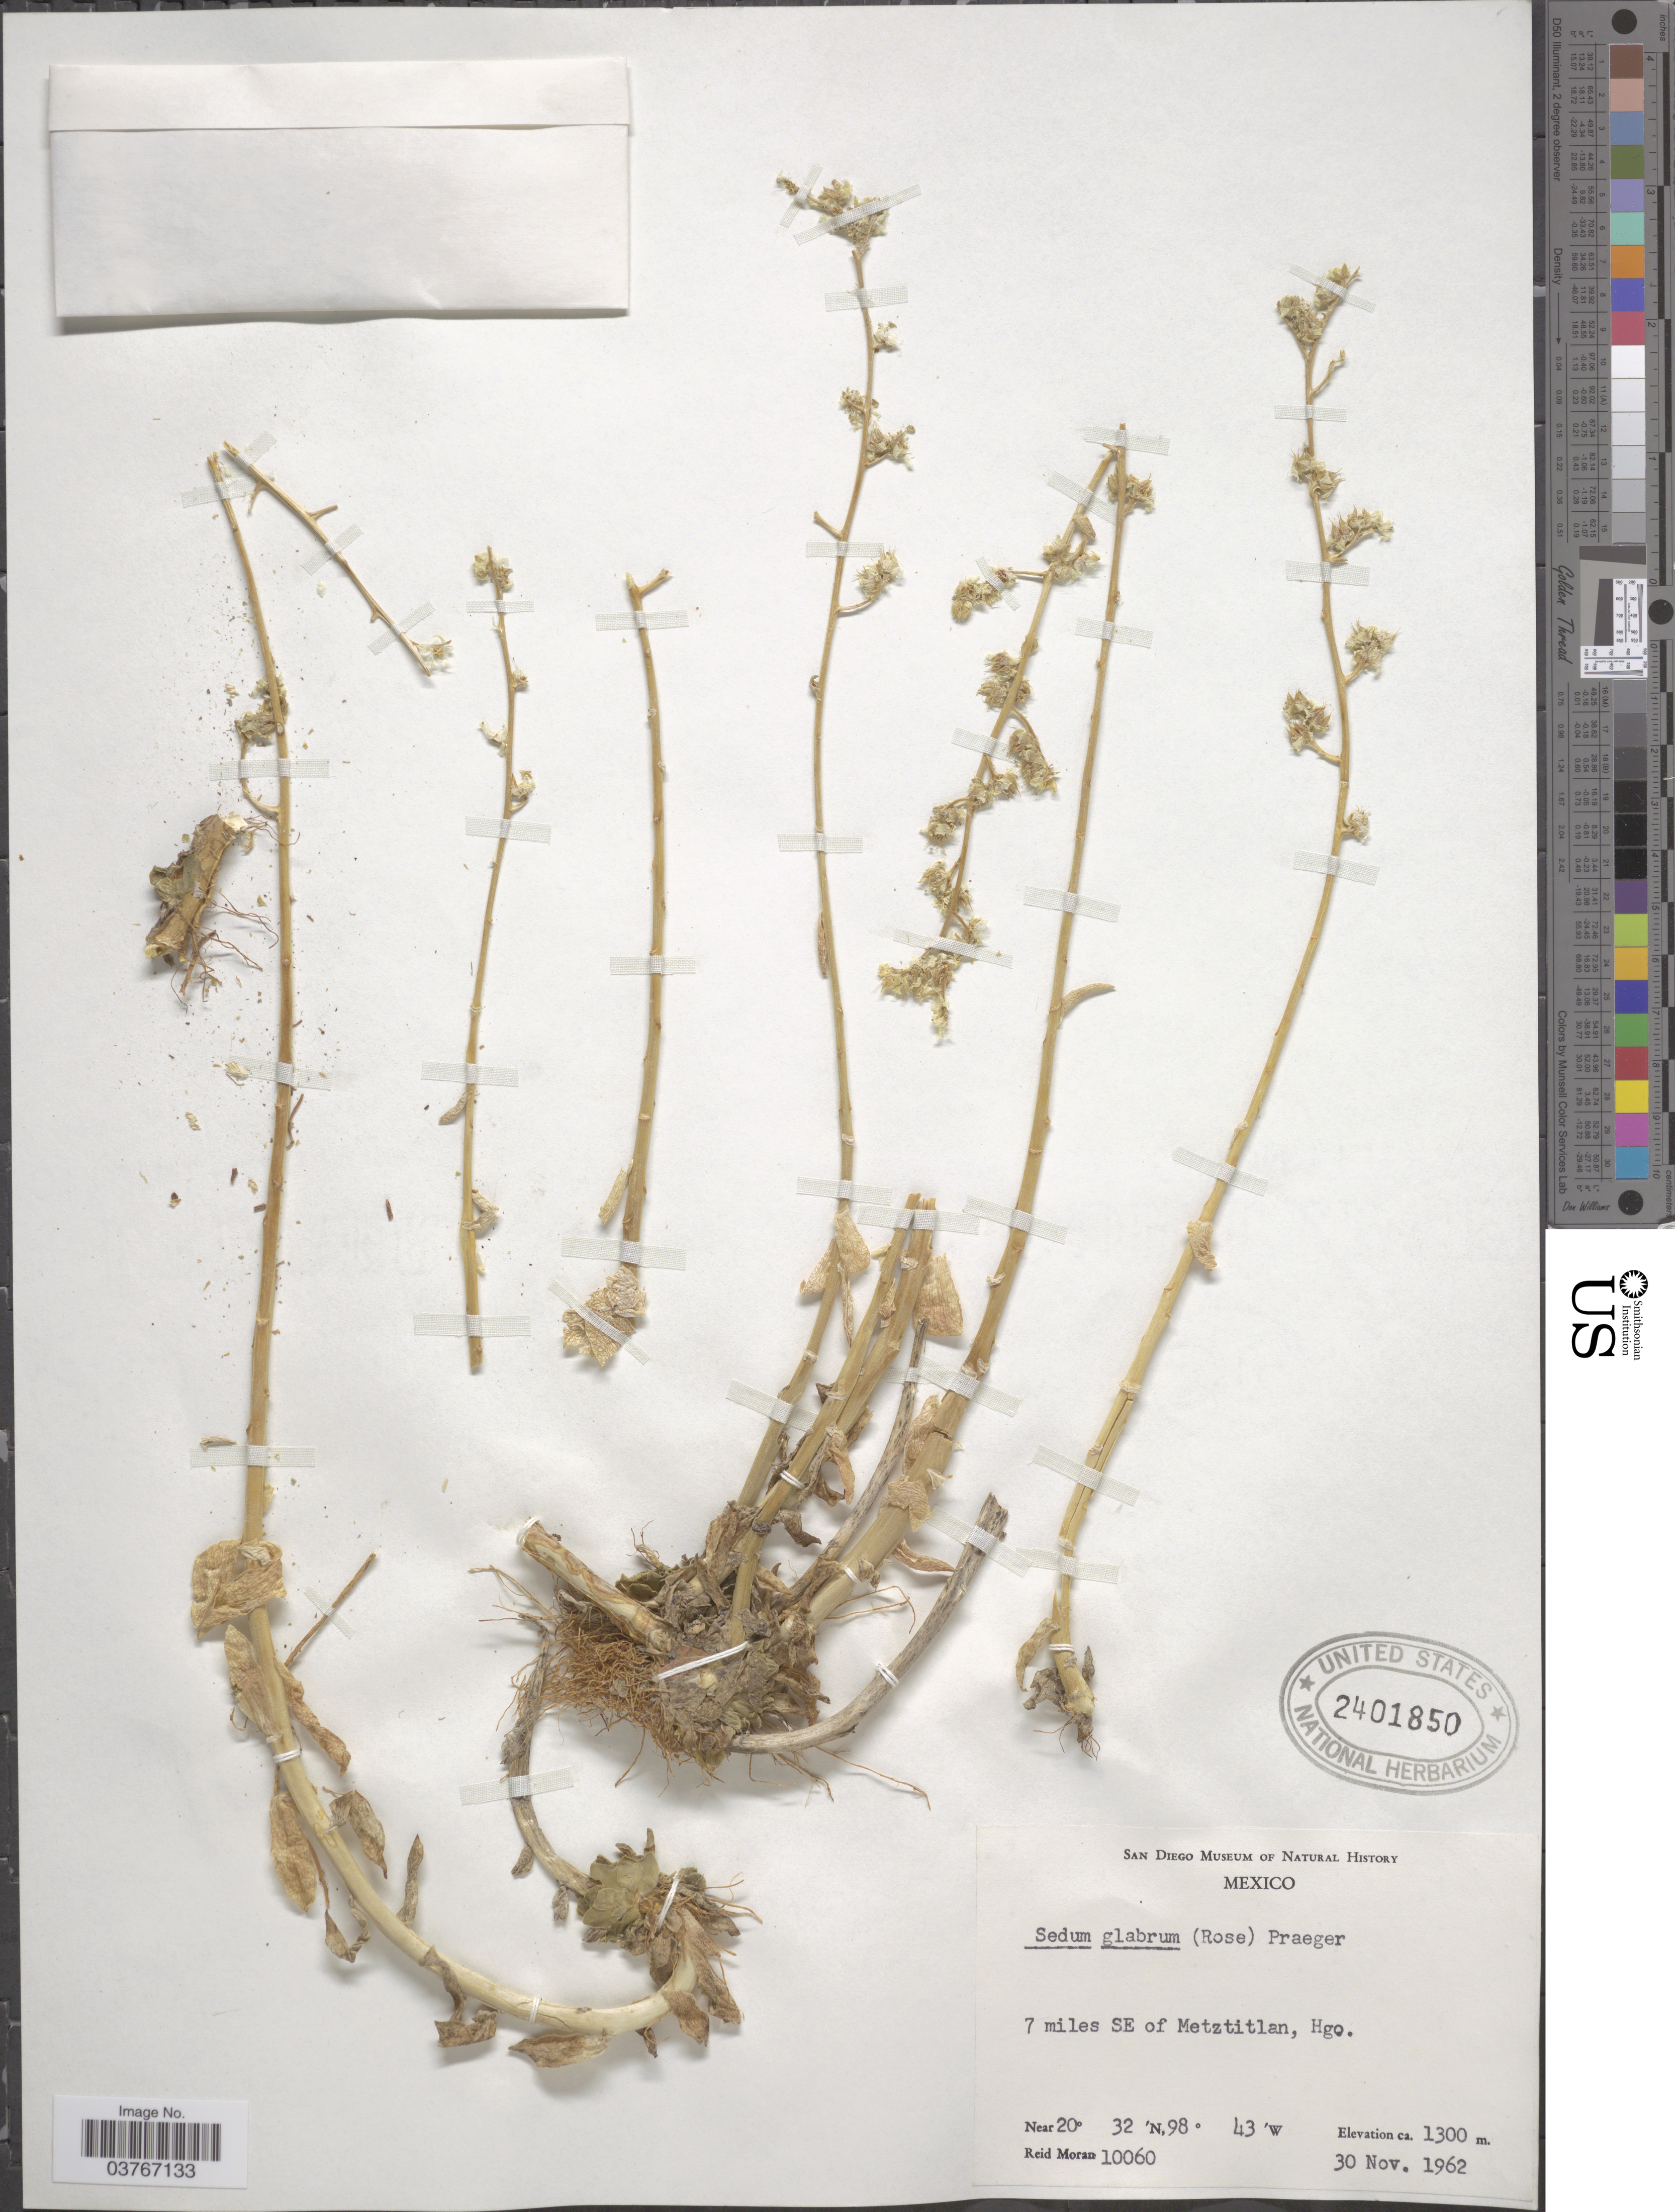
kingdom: Plantae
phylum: Tracheophyta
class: Magnoliopsida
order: Saxifragales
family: Crassulaceae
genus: Sedum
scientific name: Sedum glabrum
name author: (Rose) Praeger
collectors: R. Moran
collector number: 10060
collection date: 1962-11-30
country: Mexico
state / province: Hidalgo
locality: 7 miles SE of Metztitlan, Hgo.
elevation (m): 1300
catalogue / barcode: US 2401850